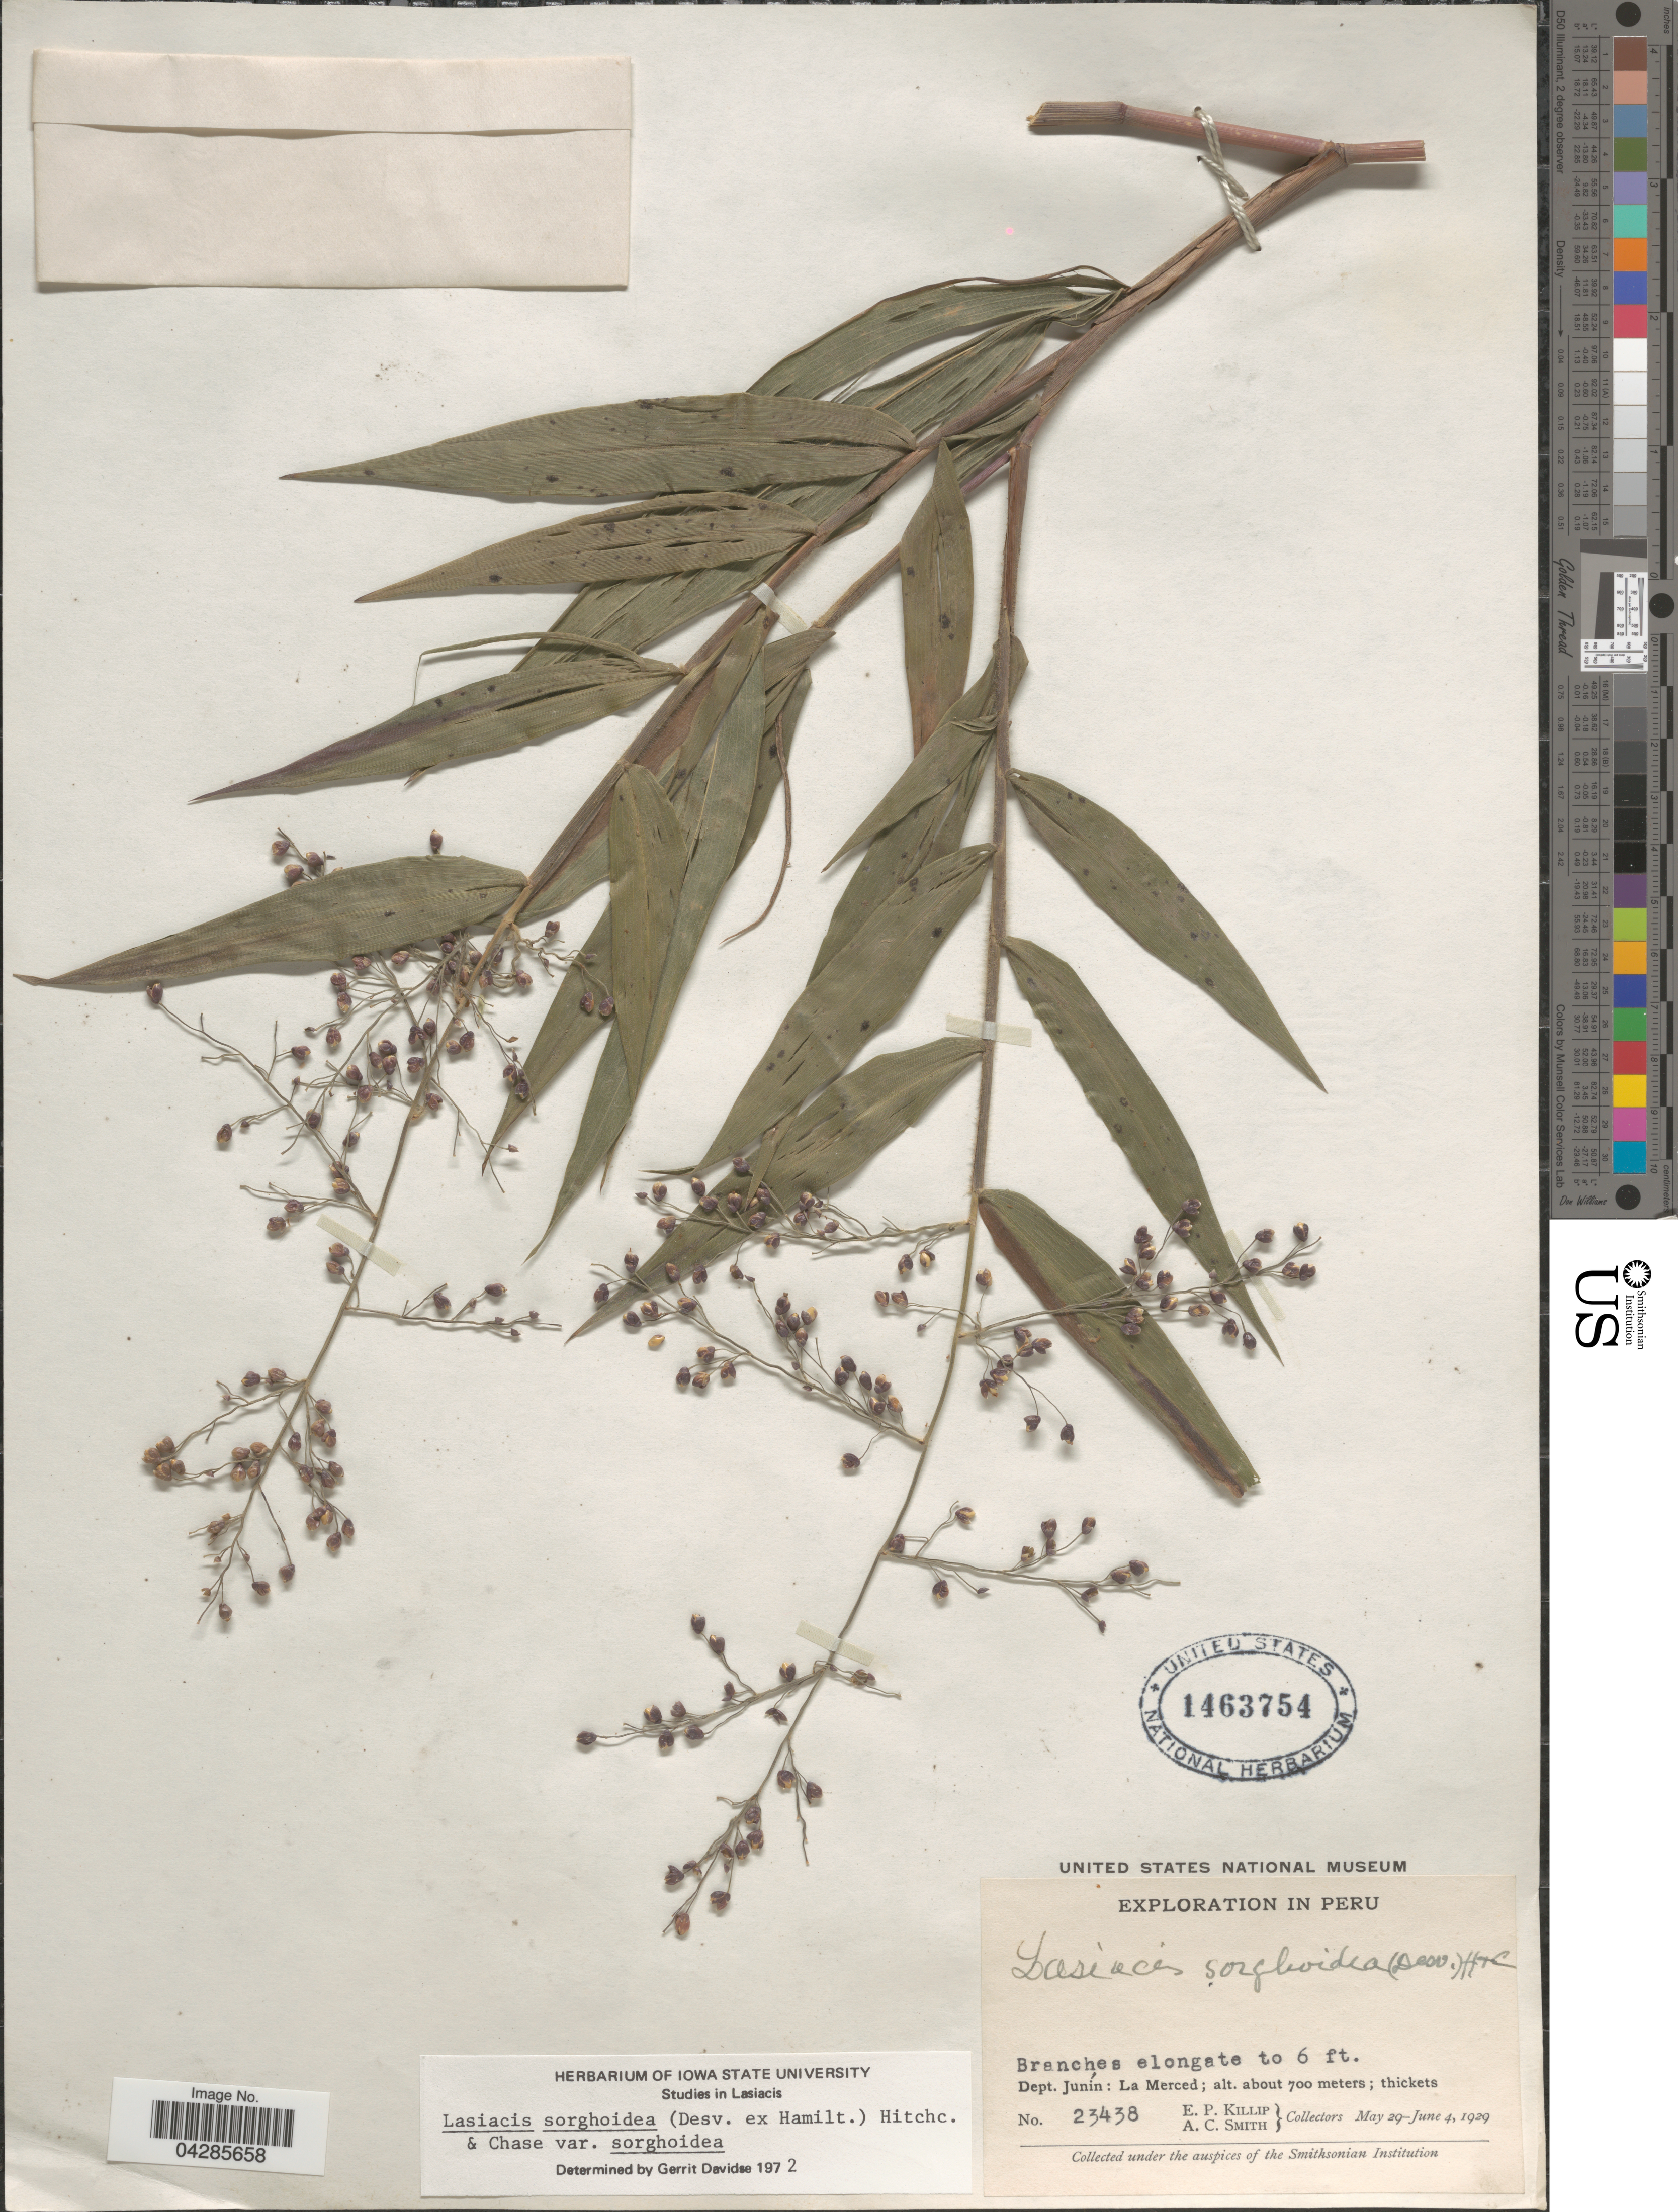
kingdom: Plantae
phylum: Tracheophyta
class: Liliopsida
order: Poales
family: Poaceae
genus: Lasiacis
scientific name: Lasiacis sorghoidea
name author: (Desv. ex Ham.) Hitchc. & Chase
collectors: E. P. Killip & A. C. Smith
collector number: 23438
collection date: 1929-05-29/1929-06-04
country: Peru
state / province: Junín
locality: Exploration in Peru. Dept. Junín: La Merced.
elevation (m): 700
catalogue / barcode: US 1463754